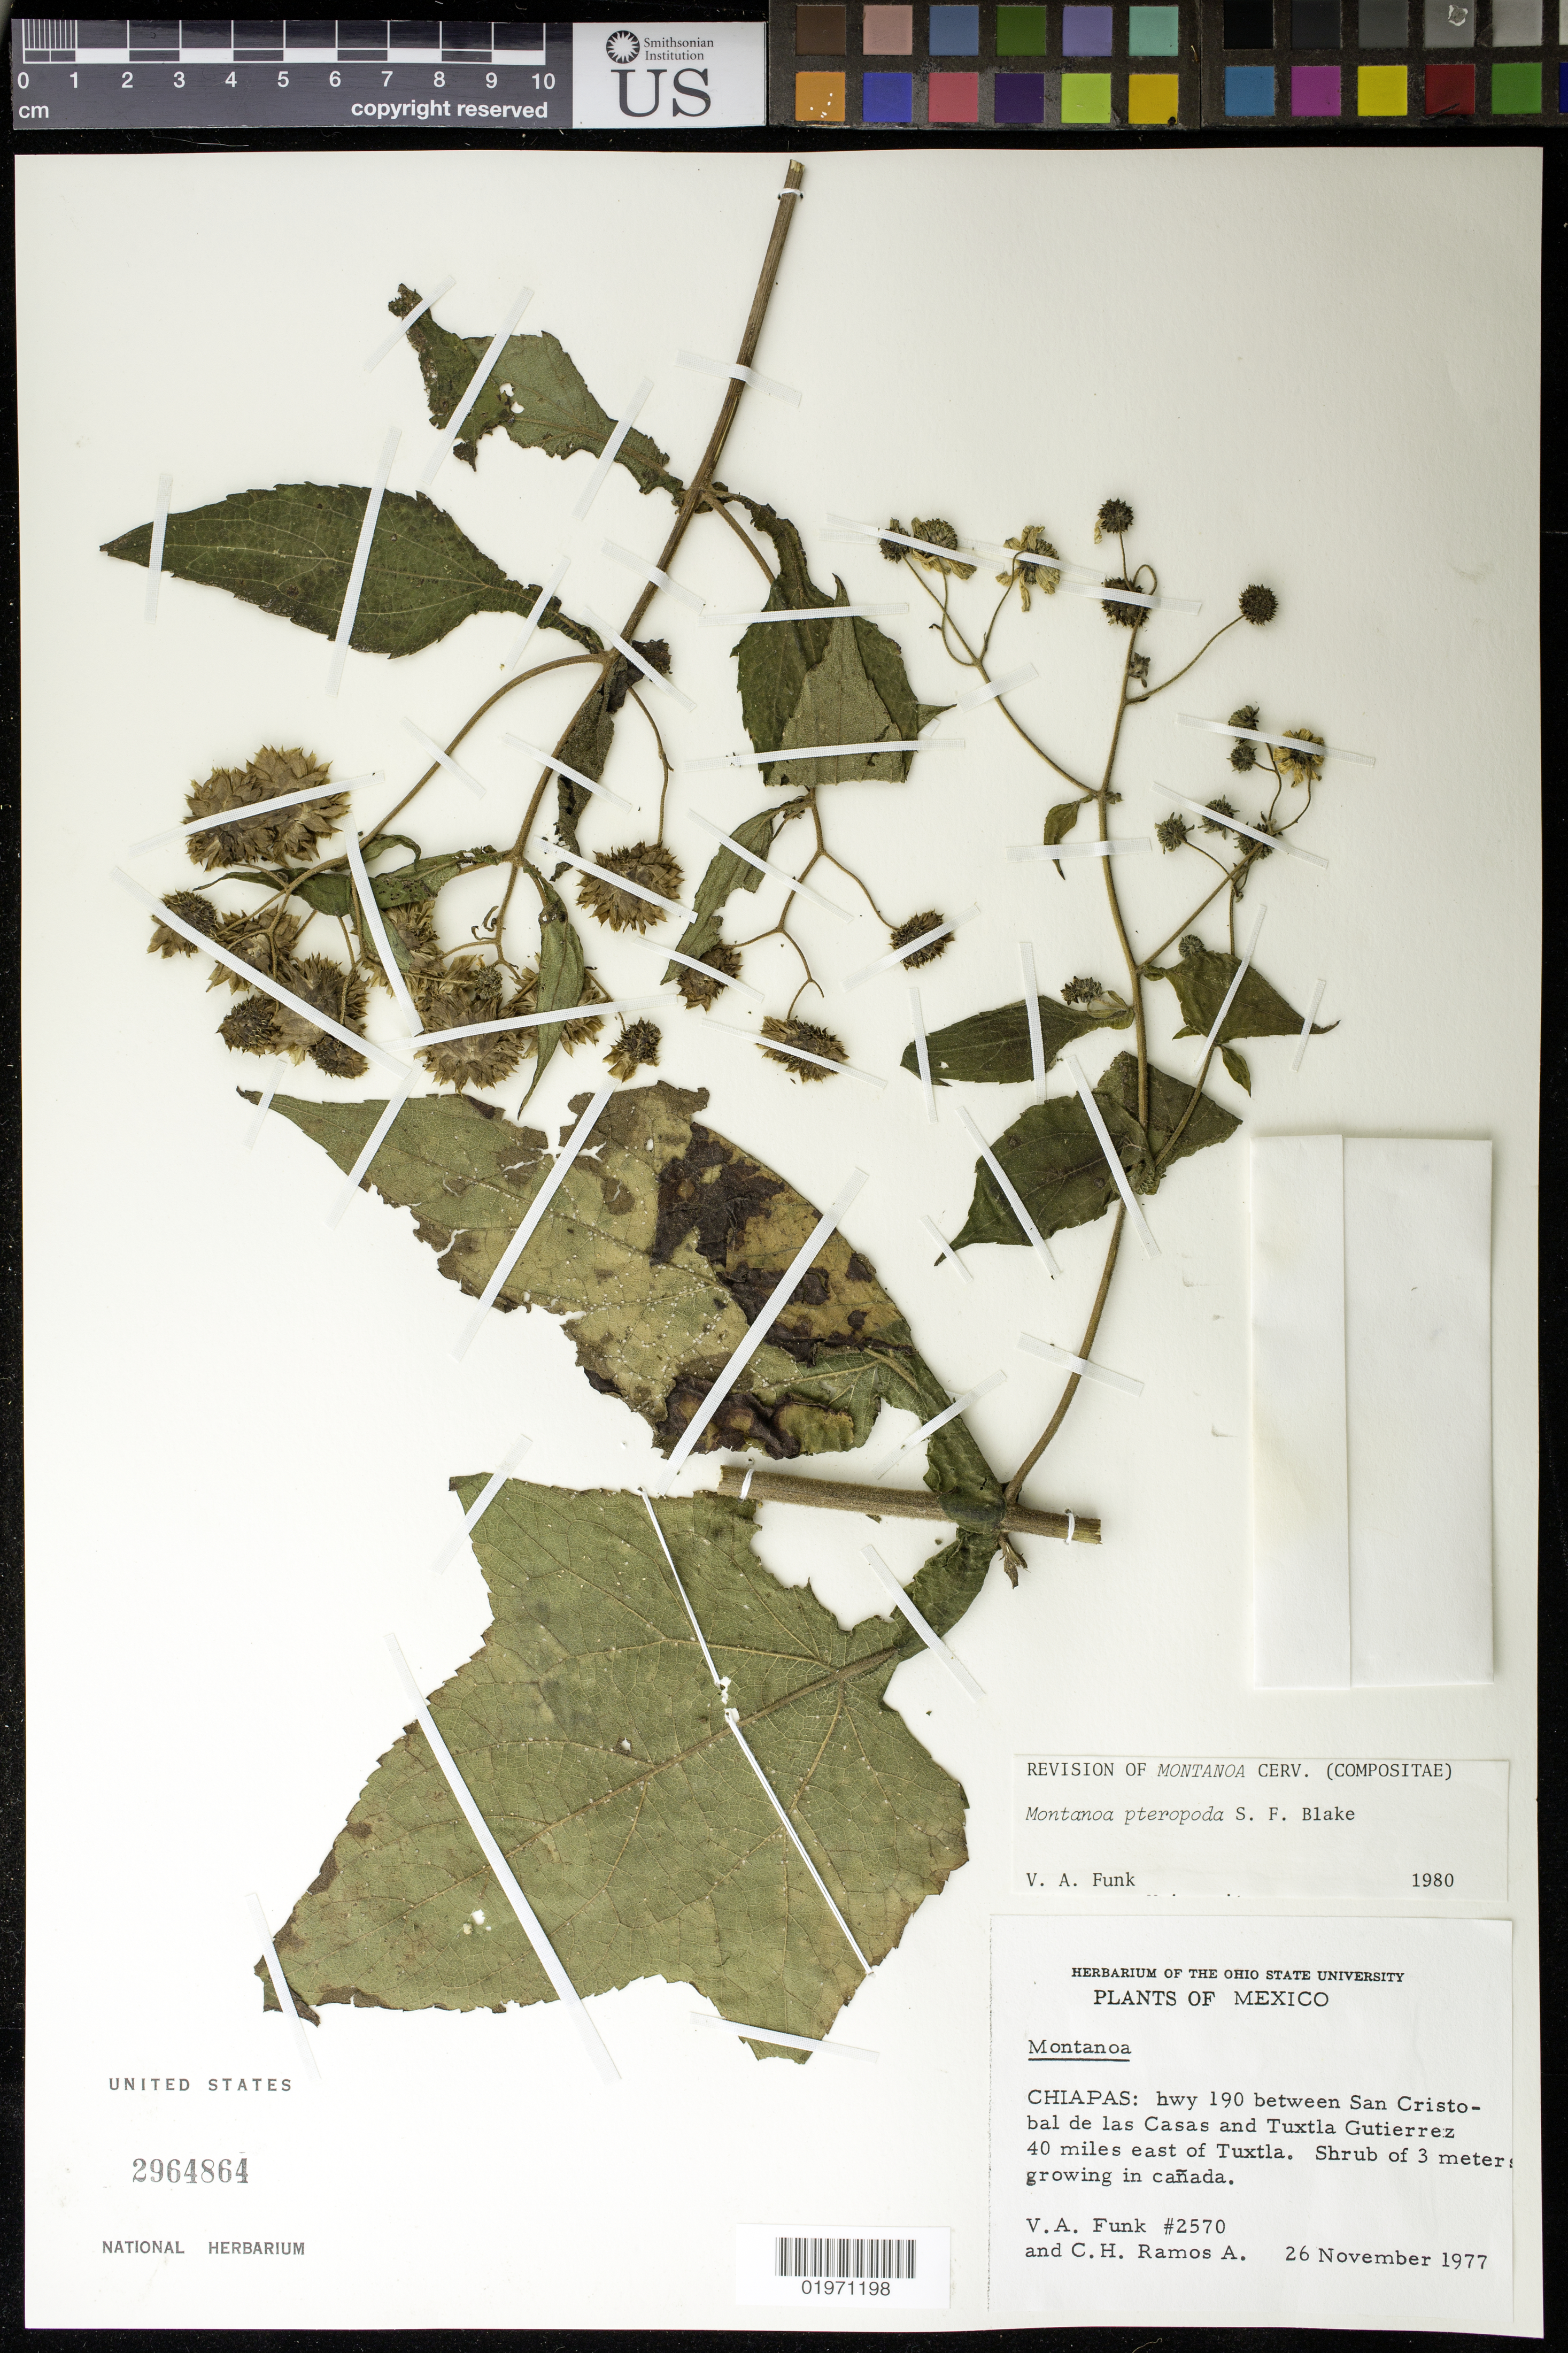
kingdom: Plantae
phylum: Tracheophyta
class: Magnoliopsida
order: Asterales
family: Asteraceae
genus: Montanoa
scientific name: Montanoa pteropoda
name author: S.F. Blake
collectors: V. Funk & C. H. Ramos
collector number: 2570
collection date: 1977-11-26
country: Mexico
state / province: Chiapas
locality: Hwy 190 between San Cristobal de las Casas and Tuxtla Gutierrez 40 miles east of Tuxtla.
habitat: Growing in canada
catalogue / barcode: US 2964864